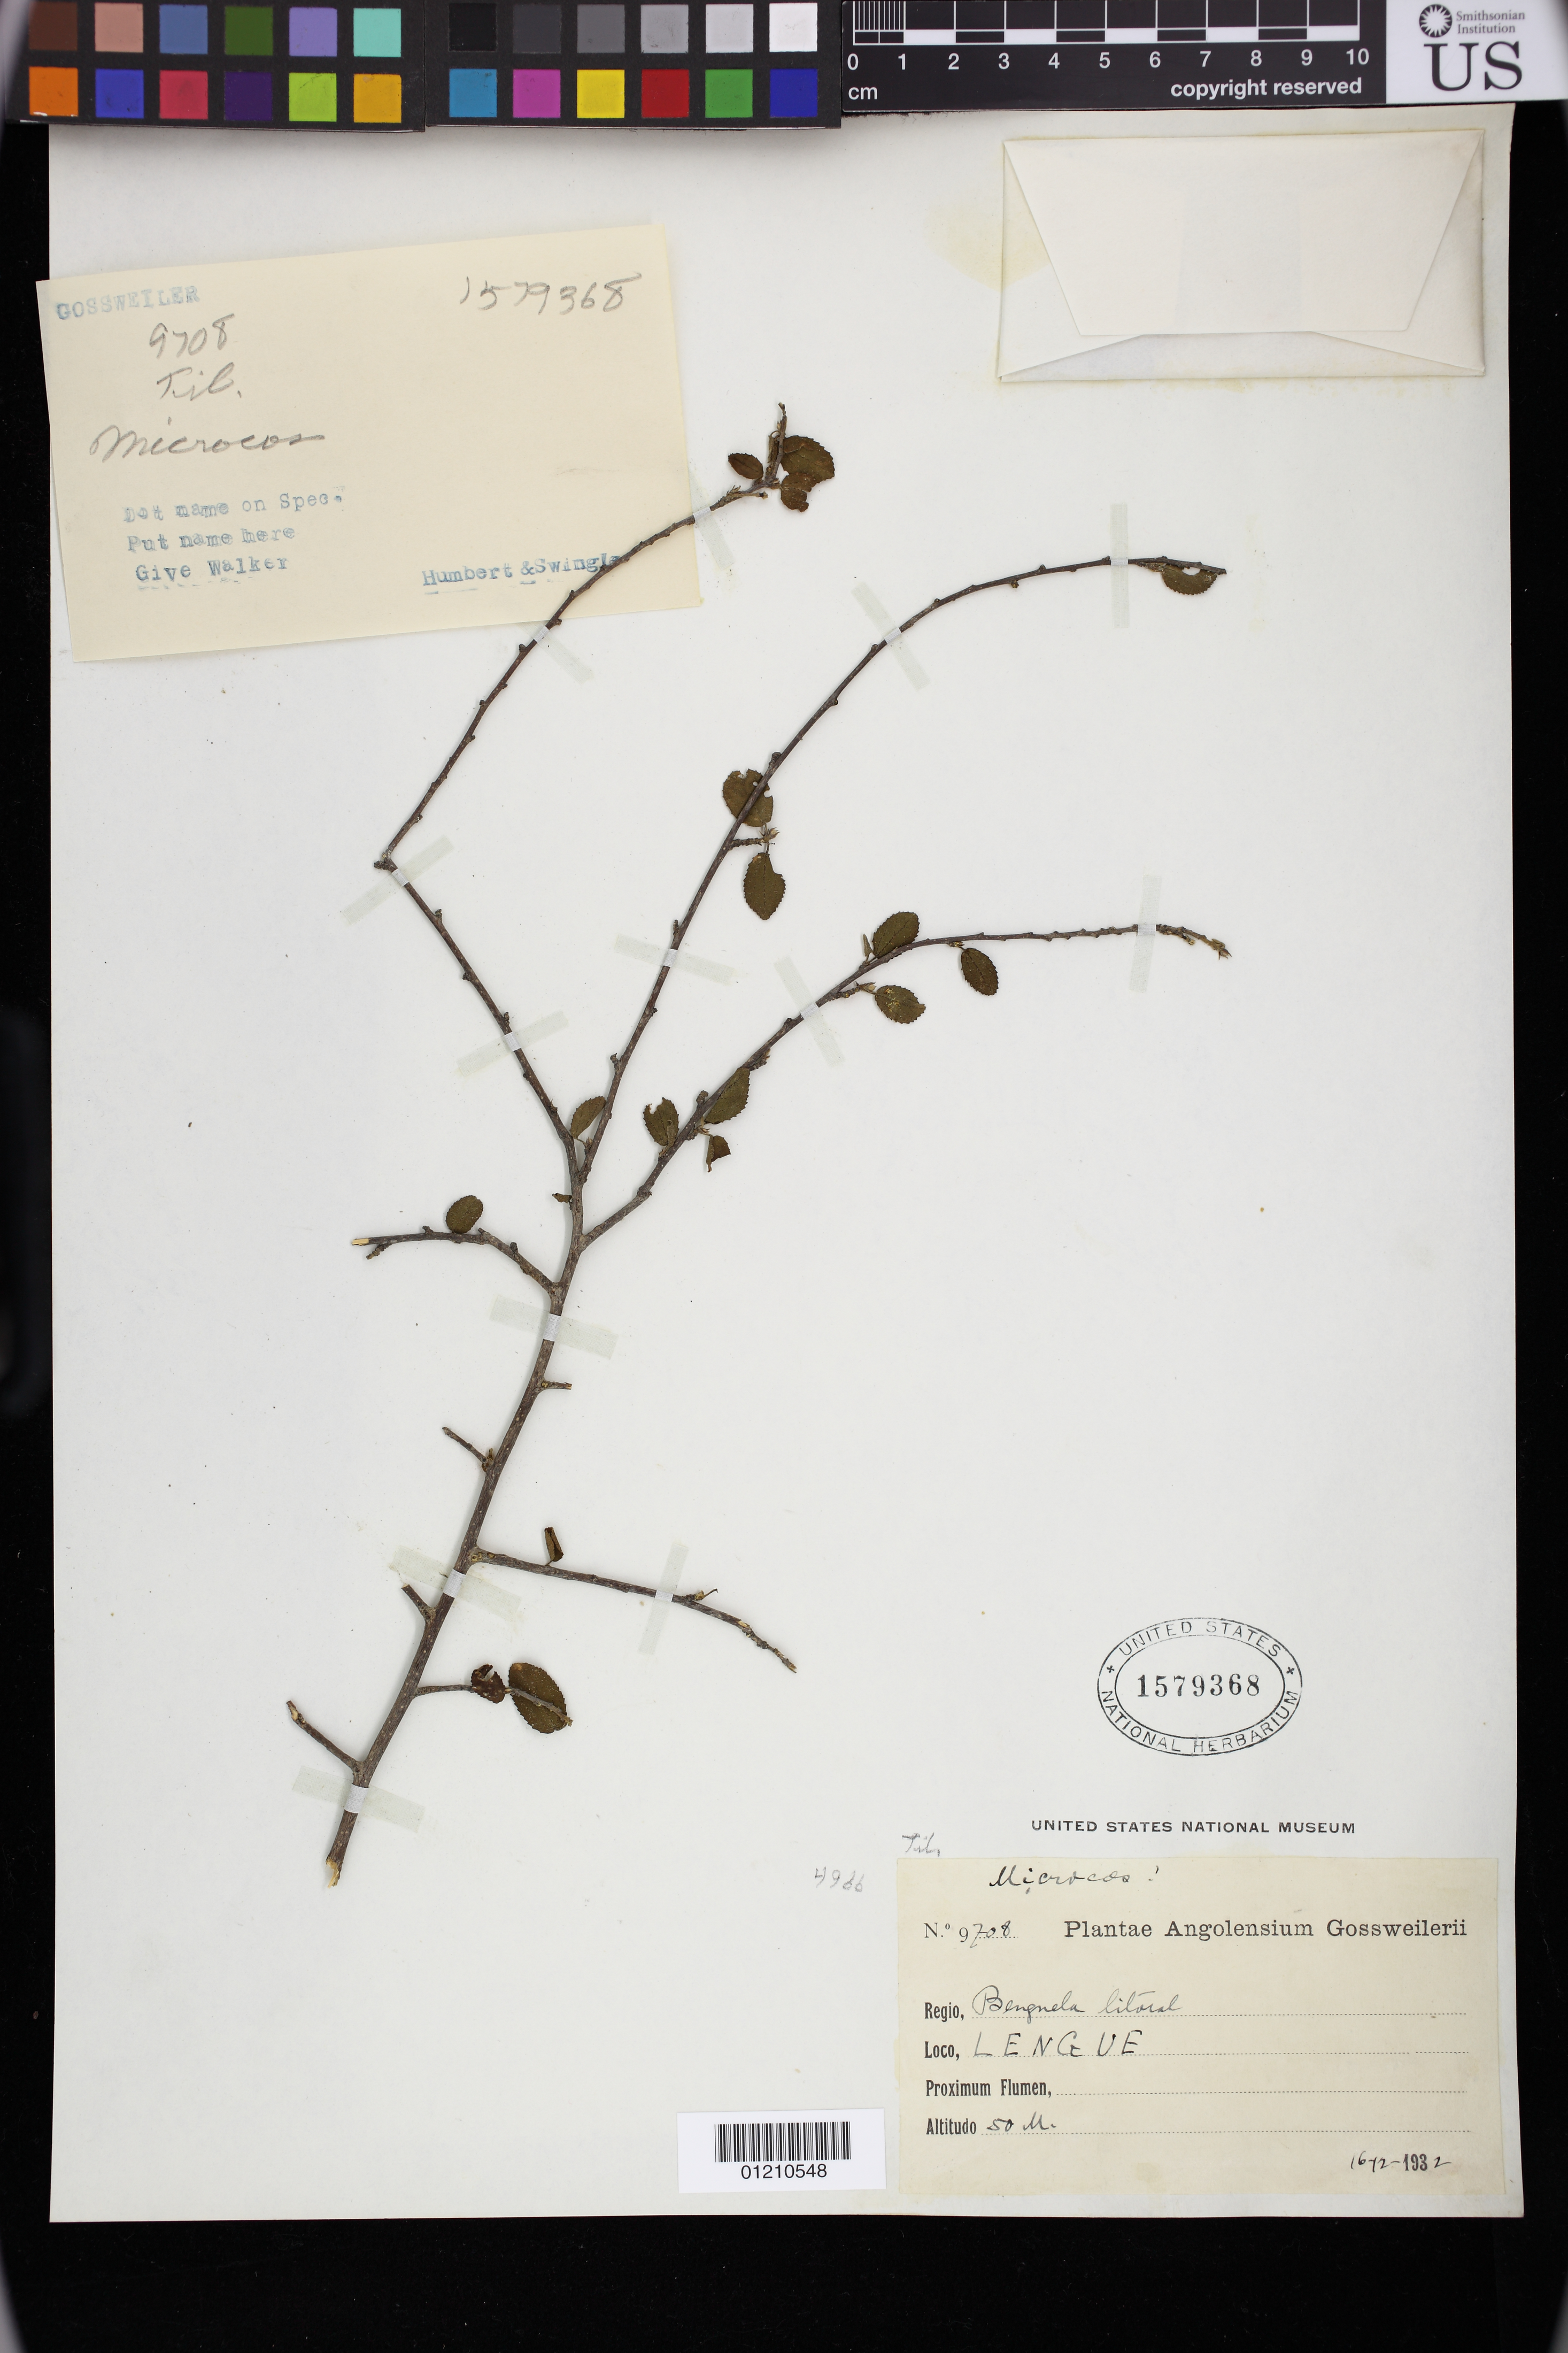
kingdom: Plantae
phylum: Tracheophyta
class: Magnoliopsida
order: Malvales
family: Malvaceae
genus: Grewia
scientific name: Grewia benguellensis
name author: Exell & Mendonça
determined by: Dorr, L. J., (BOT), Smithsonian Institution - National Museum of Natural History (UNITED STATES)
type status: Isotype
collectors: A. Gossweiler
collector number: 9708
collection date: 1932-12-16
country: Angola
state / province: Benguela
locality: Benguela [[Bengnela]] litoral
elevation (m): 50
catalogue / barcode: US 1579368